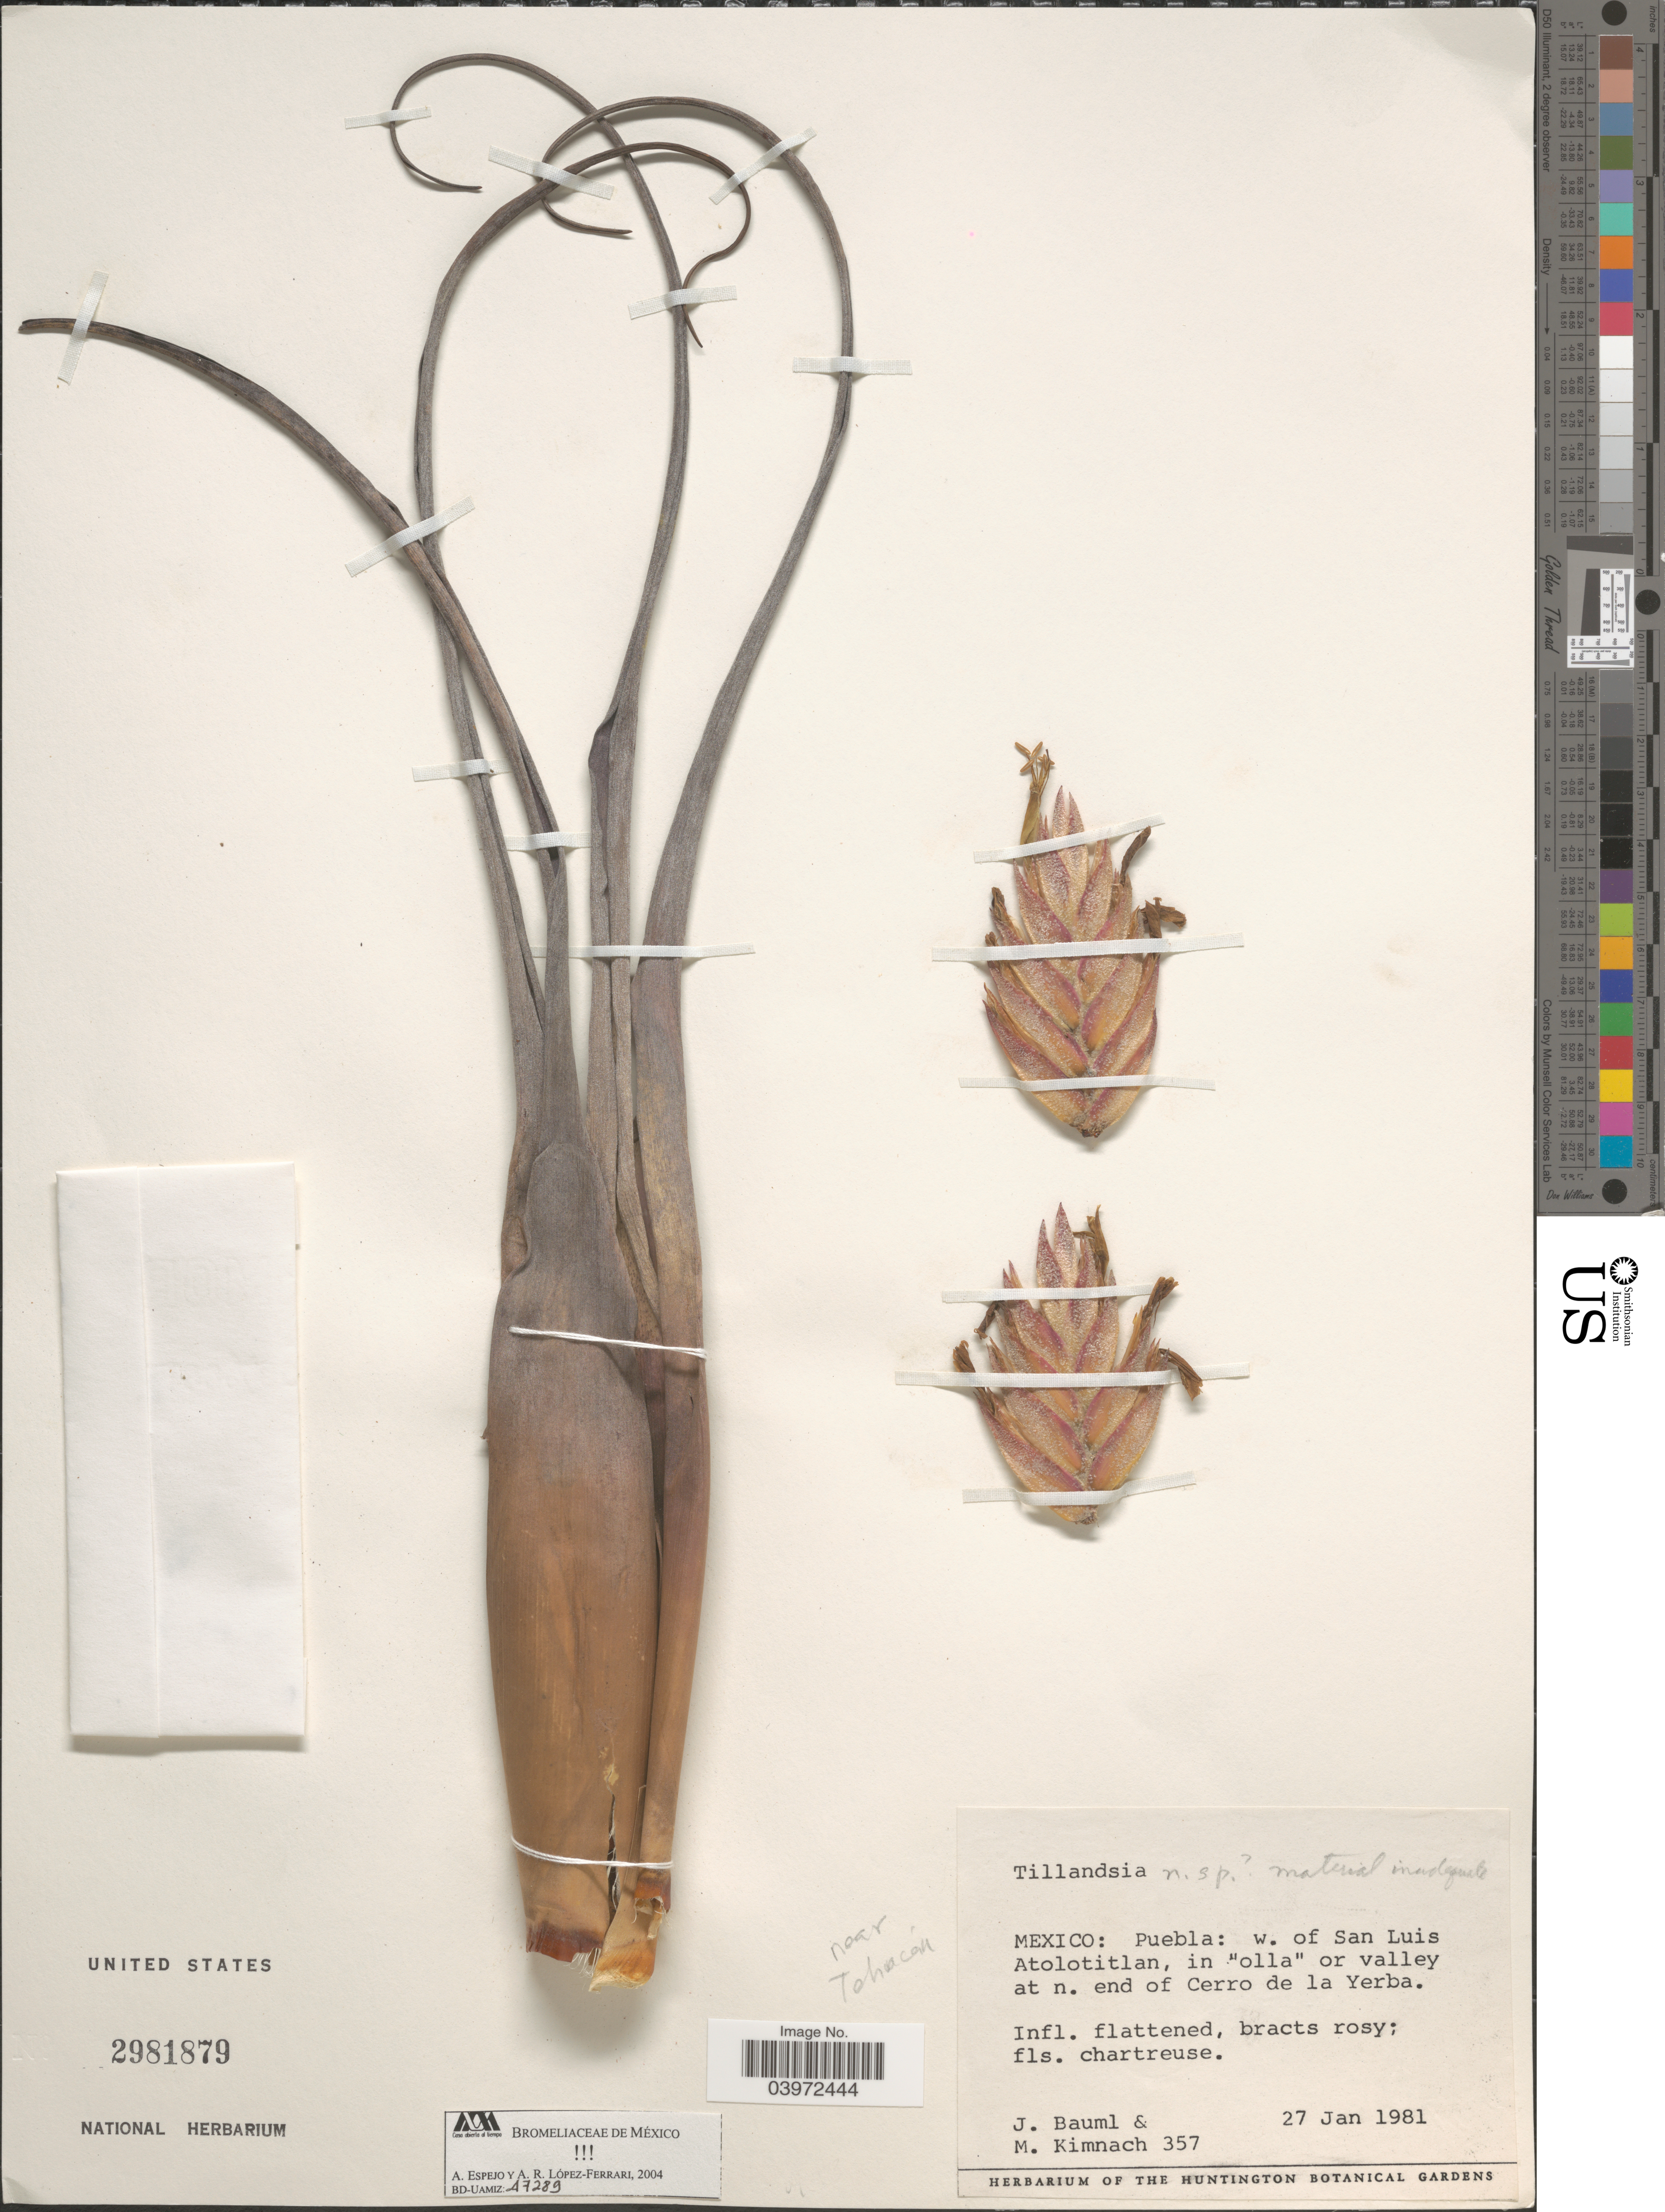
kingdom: Plantae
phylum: Tracheophyta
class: Liliopsida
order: Poales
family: Bromeliaceae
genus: Tillandsia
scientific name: Tillandsia sp.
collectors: J. Bauml & M. W. Kimnach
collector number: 357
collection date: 1981-01-27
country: Mexico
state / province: Puebla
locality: Near Tohuacán. W. of San Luis Atolotitlan, in 'olla' or valley at n. end of Cerro de la Yerba.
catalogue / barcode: US 2981879